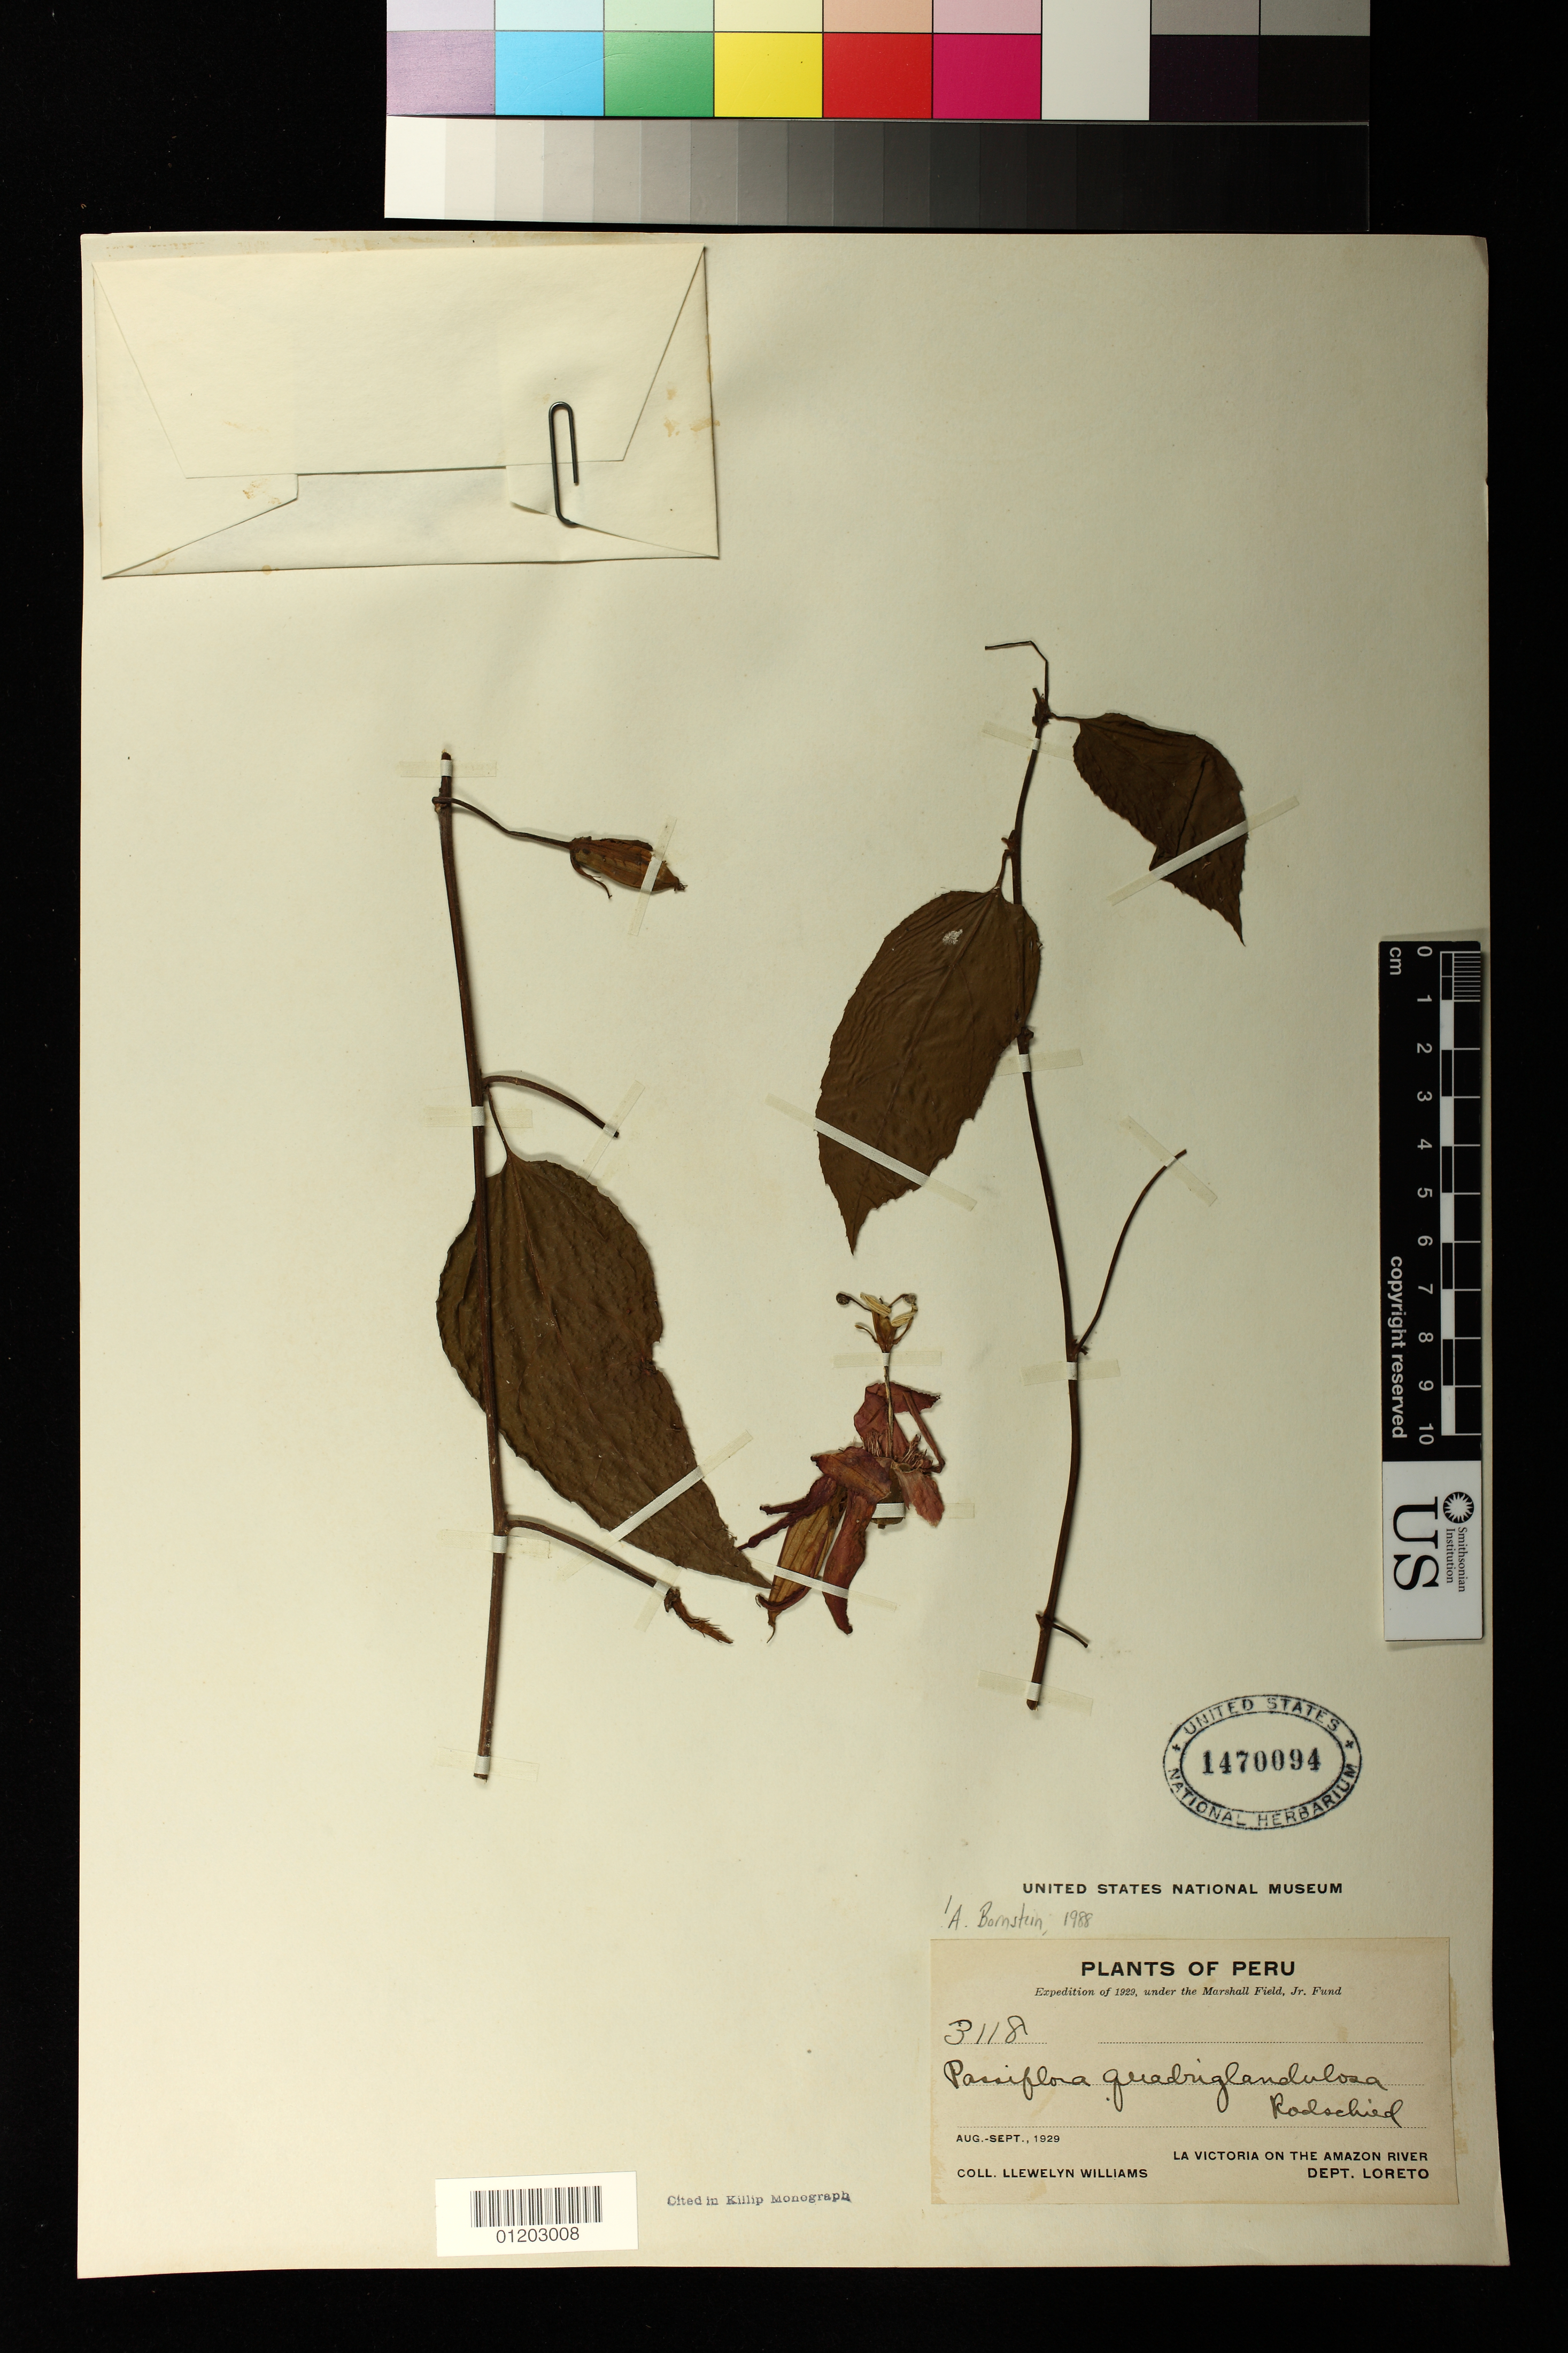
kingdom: Plantae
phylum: Tracheophyta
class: Magnoliopsida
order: Malpighiales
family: Passifloraceae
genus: Passiflora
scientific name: Passiflora quadriglandulosa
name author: Rodschied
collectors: Ll. Williams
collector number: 3118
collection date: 1929-08/1929-09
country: Peru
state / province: Loreto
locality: La Victoria on the Amazon River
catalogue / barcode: US 1470094